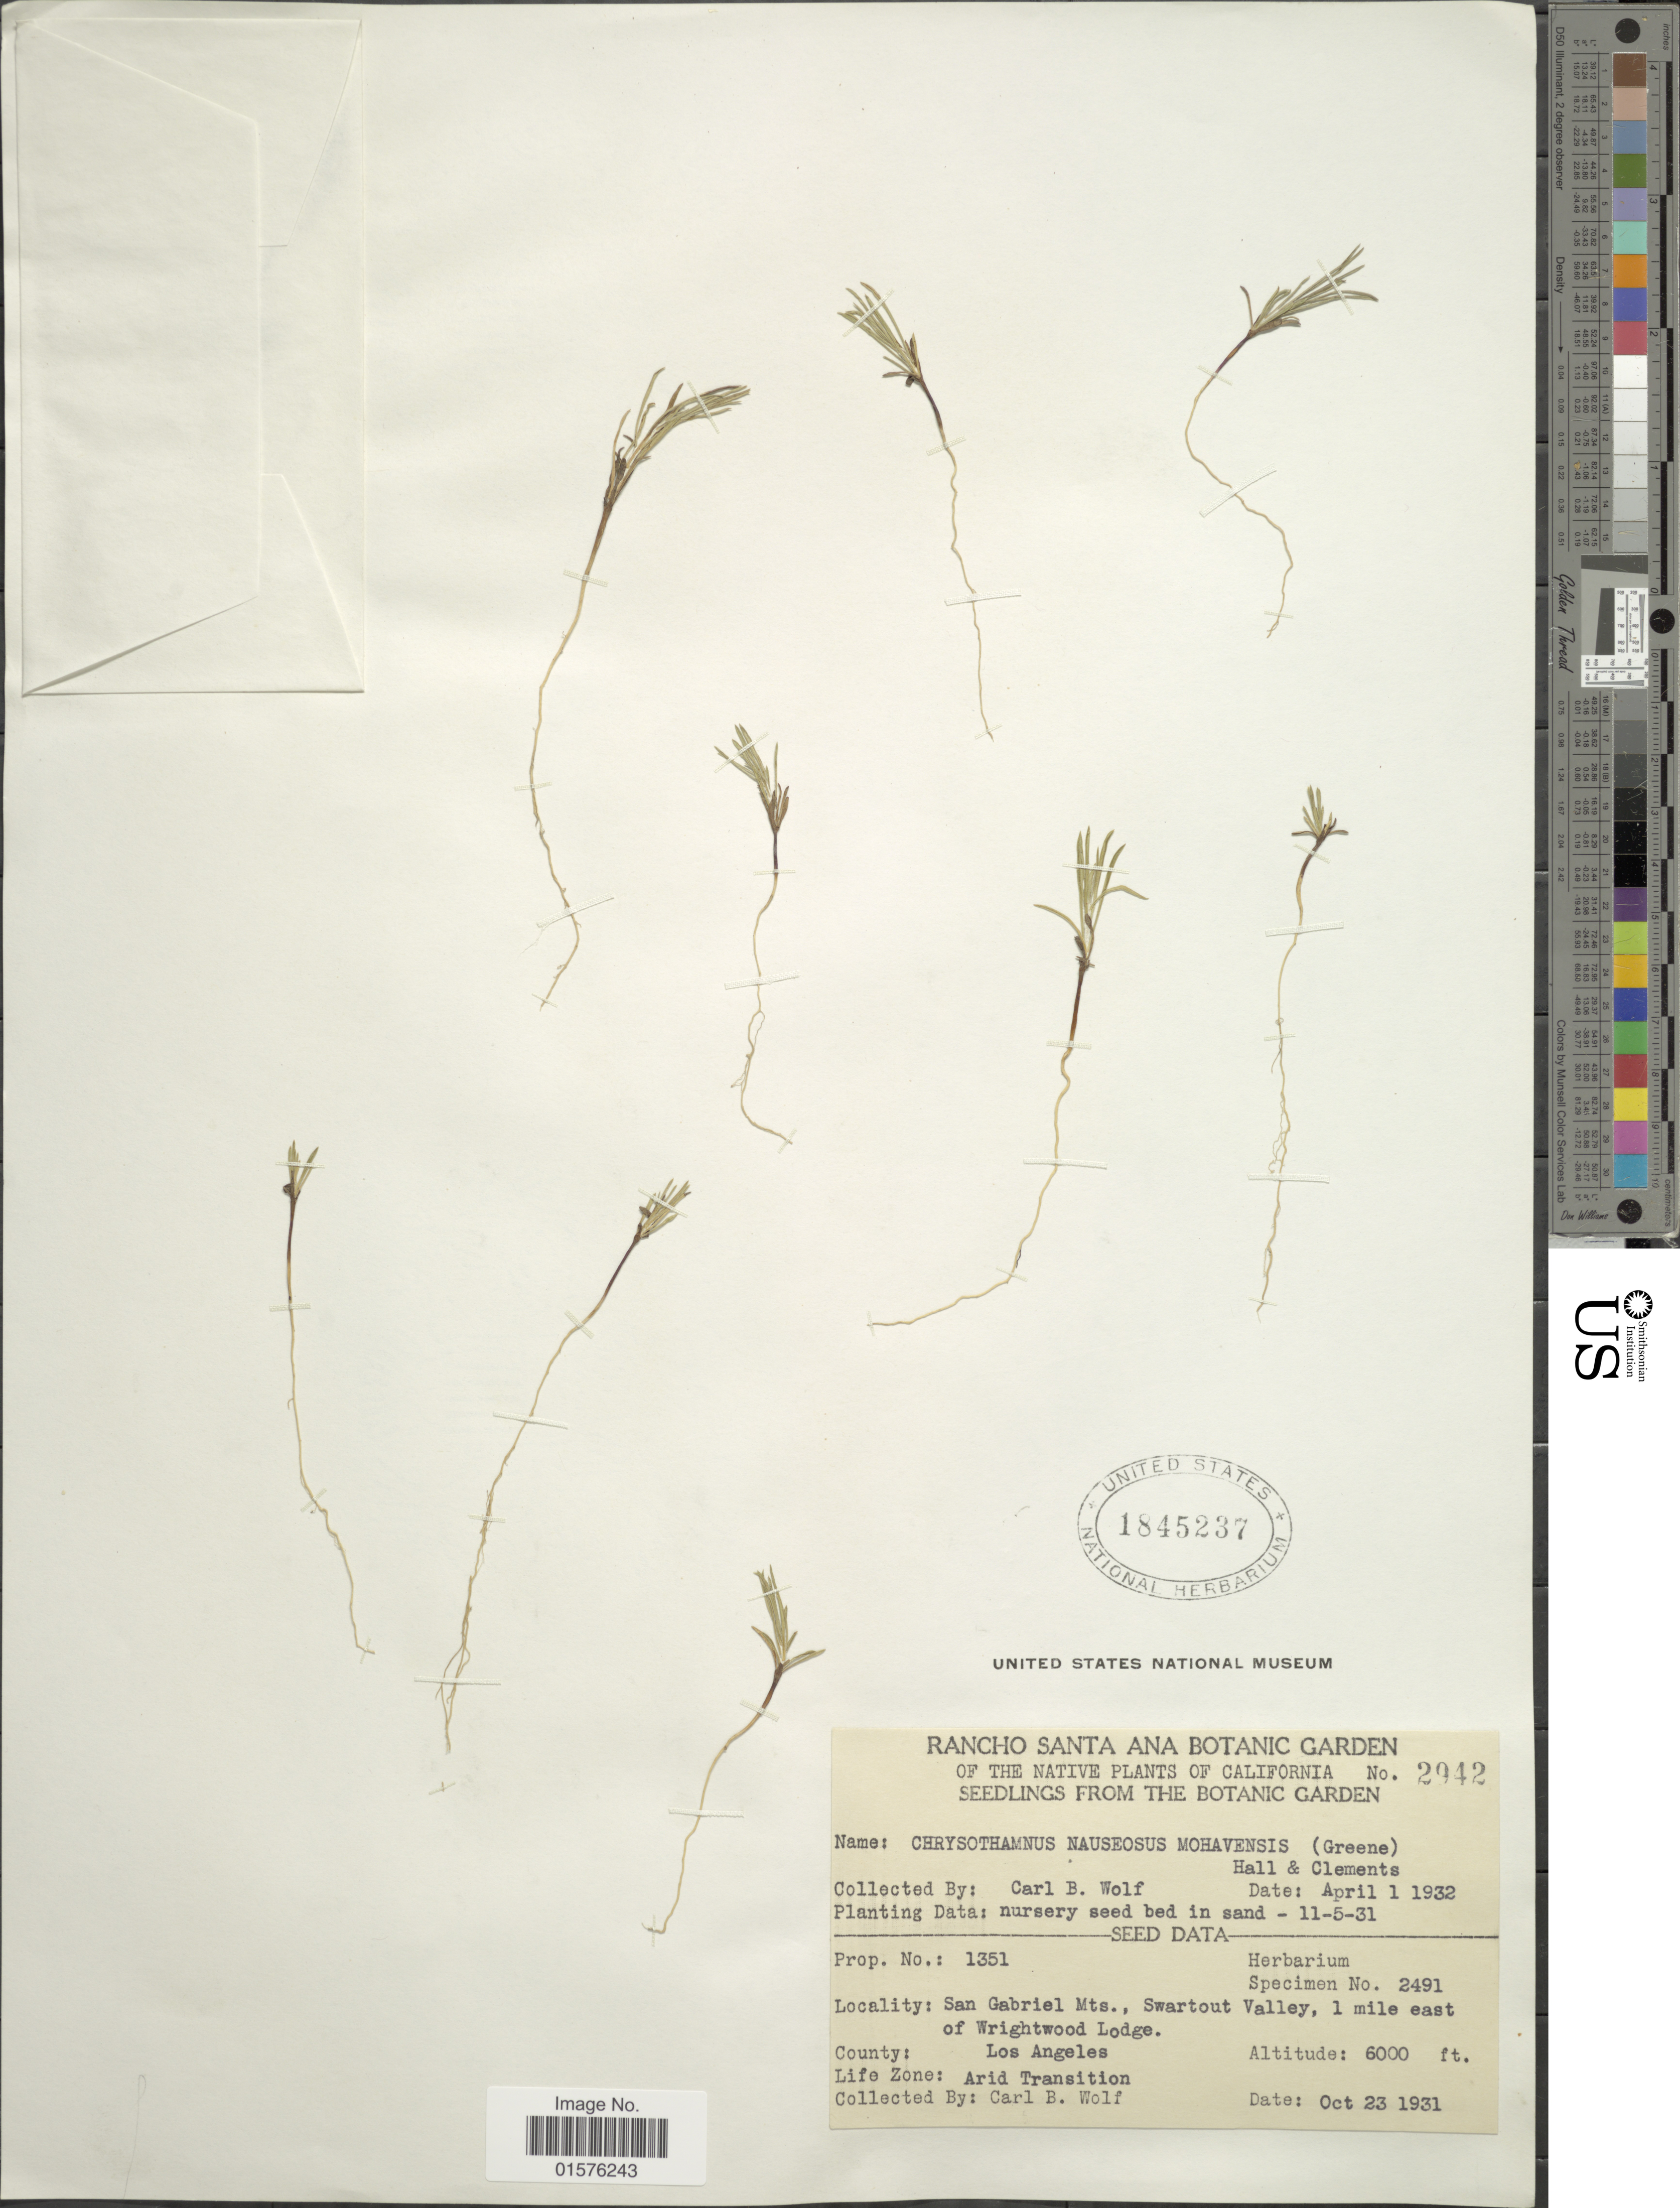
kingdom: Plantae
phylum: Tracheophyta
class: Magnoliopsida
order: Asterales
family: Asteraceae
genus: Ericameria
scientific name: Ericameria nauseosa var. mohavensis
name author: (S.W. Greene) G.L. Nesom & G.I. Baird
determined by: Urbatsch, Lowell E., Curator (LSU), Louisiana State University (UNITED STATES)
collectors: C. B. Wolf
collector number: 2942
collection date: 1932-04-01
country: United States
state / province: California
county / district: Los Angeles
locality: Rancho Santa Ana, san gabreil Mts., Swartout Valley, 1 mile east of Wrightwood Lodge. County Los Angeles.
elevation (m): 1829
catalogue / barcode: US 1845237